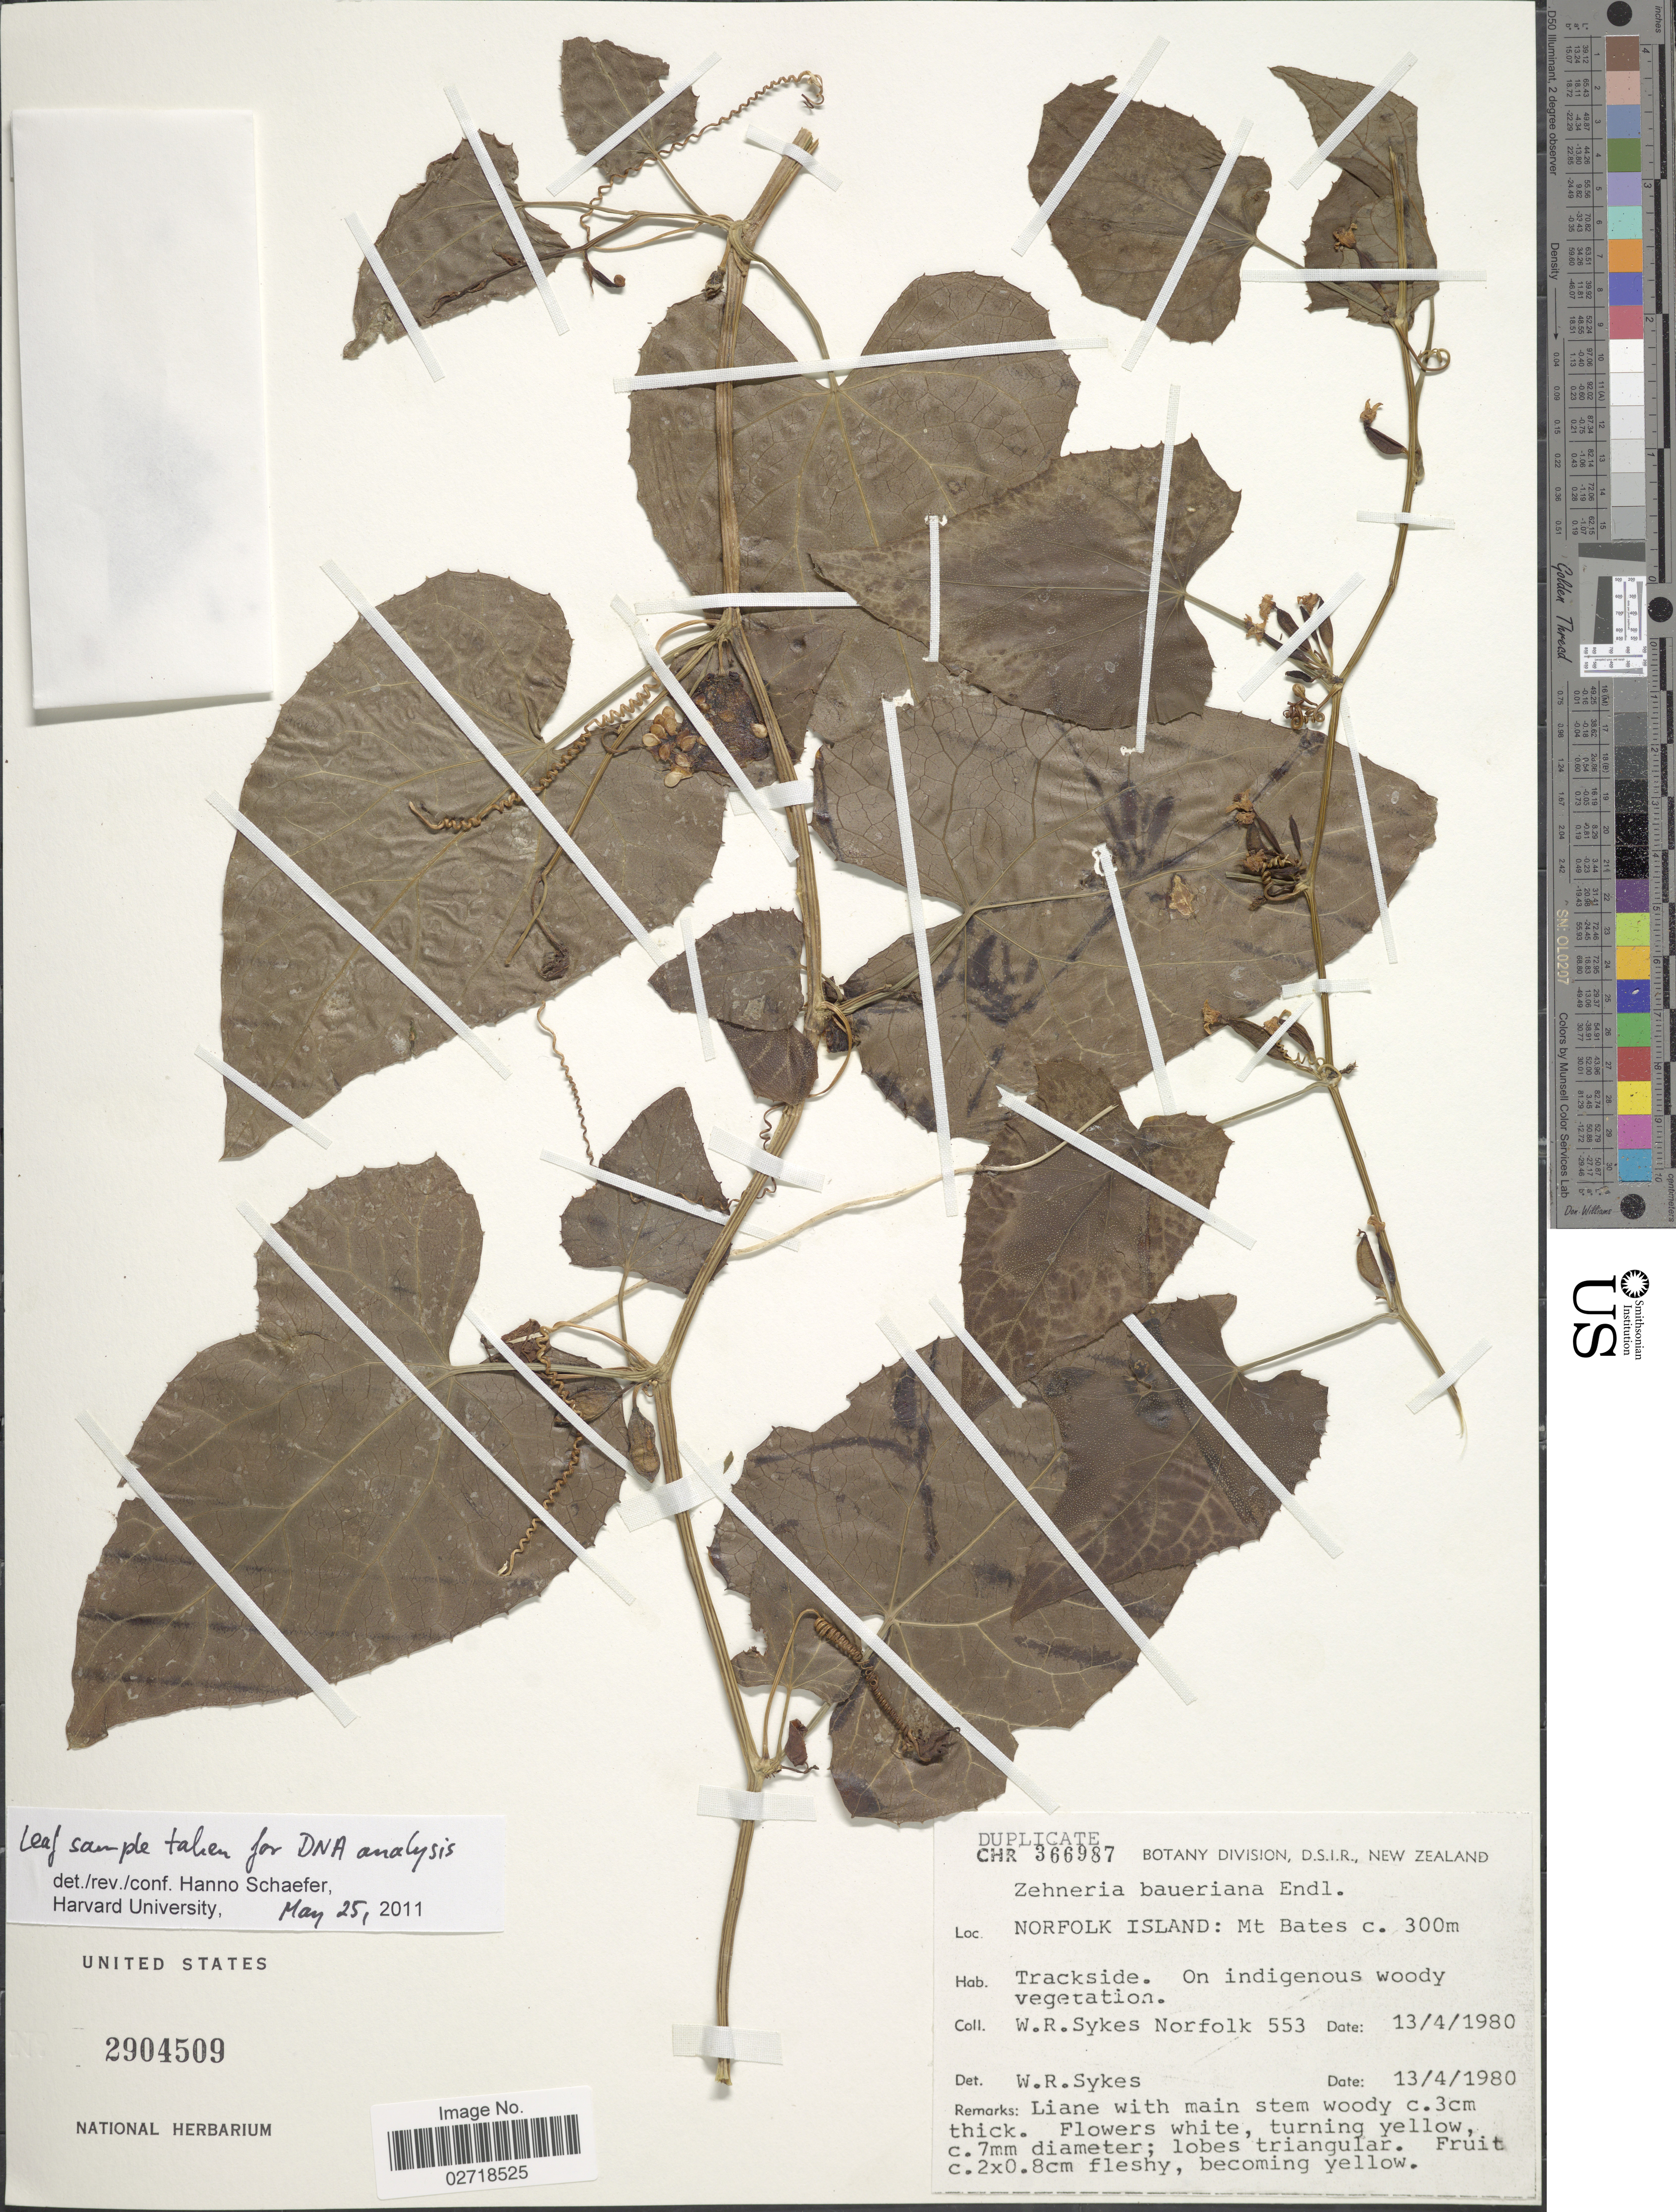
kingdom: Plantae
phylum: Tracheophyta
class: Magnoliopsida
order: Cucurbitales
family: Cucurbitaceae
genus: Zehneria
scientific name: Zehneria baueriana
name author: Endl.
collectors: W. R. Sykes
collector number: Norfolk 553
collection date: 1980-04-13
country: Australia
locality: Norfolk Island: Mt. Bates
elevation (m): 300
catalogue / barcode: US 2904509